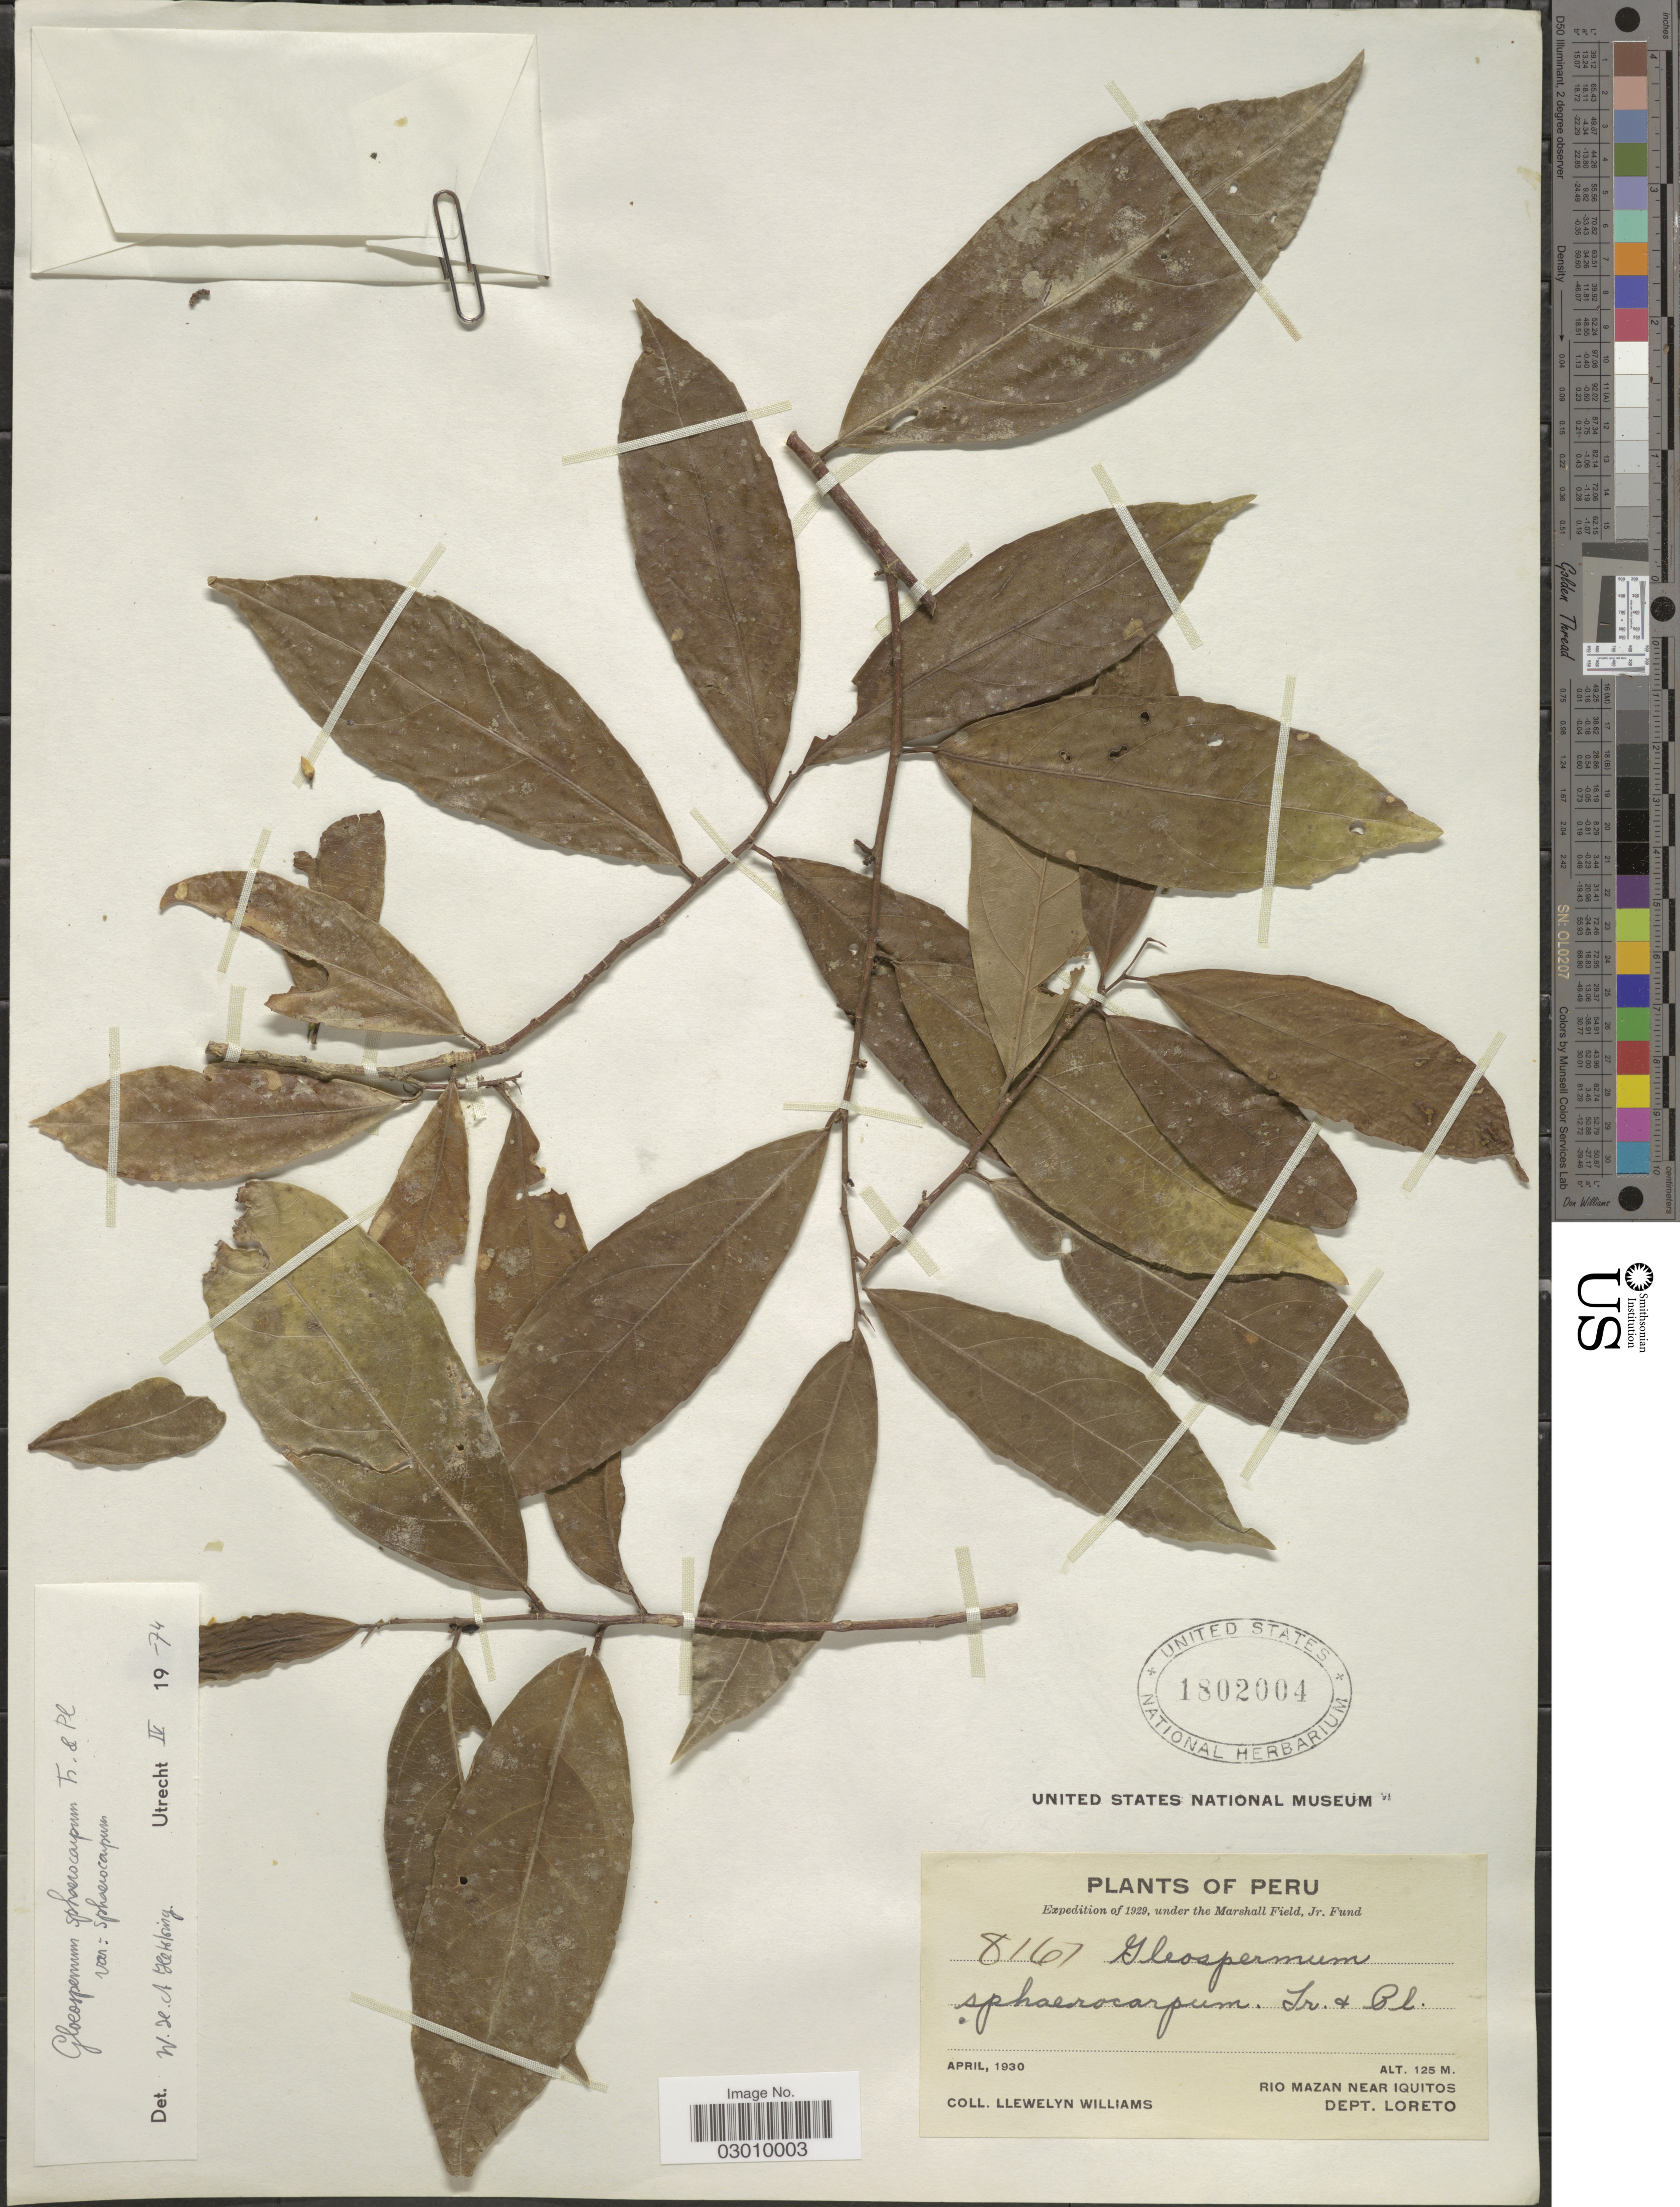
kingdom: Plantae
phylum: Tracheophyta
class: Magnoliopsida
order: Malpighiales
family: Violaceae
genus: Gloeospermum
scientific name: Gloeospermum sphaerocarpum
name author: Triana & Planch.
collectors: Ll. Williams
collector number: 8167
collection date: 1930-04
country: Peru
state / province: Loreto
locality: Rio Mazan near Iquitos, Dept. Loreto.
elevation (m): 125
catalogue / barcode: US 1802004